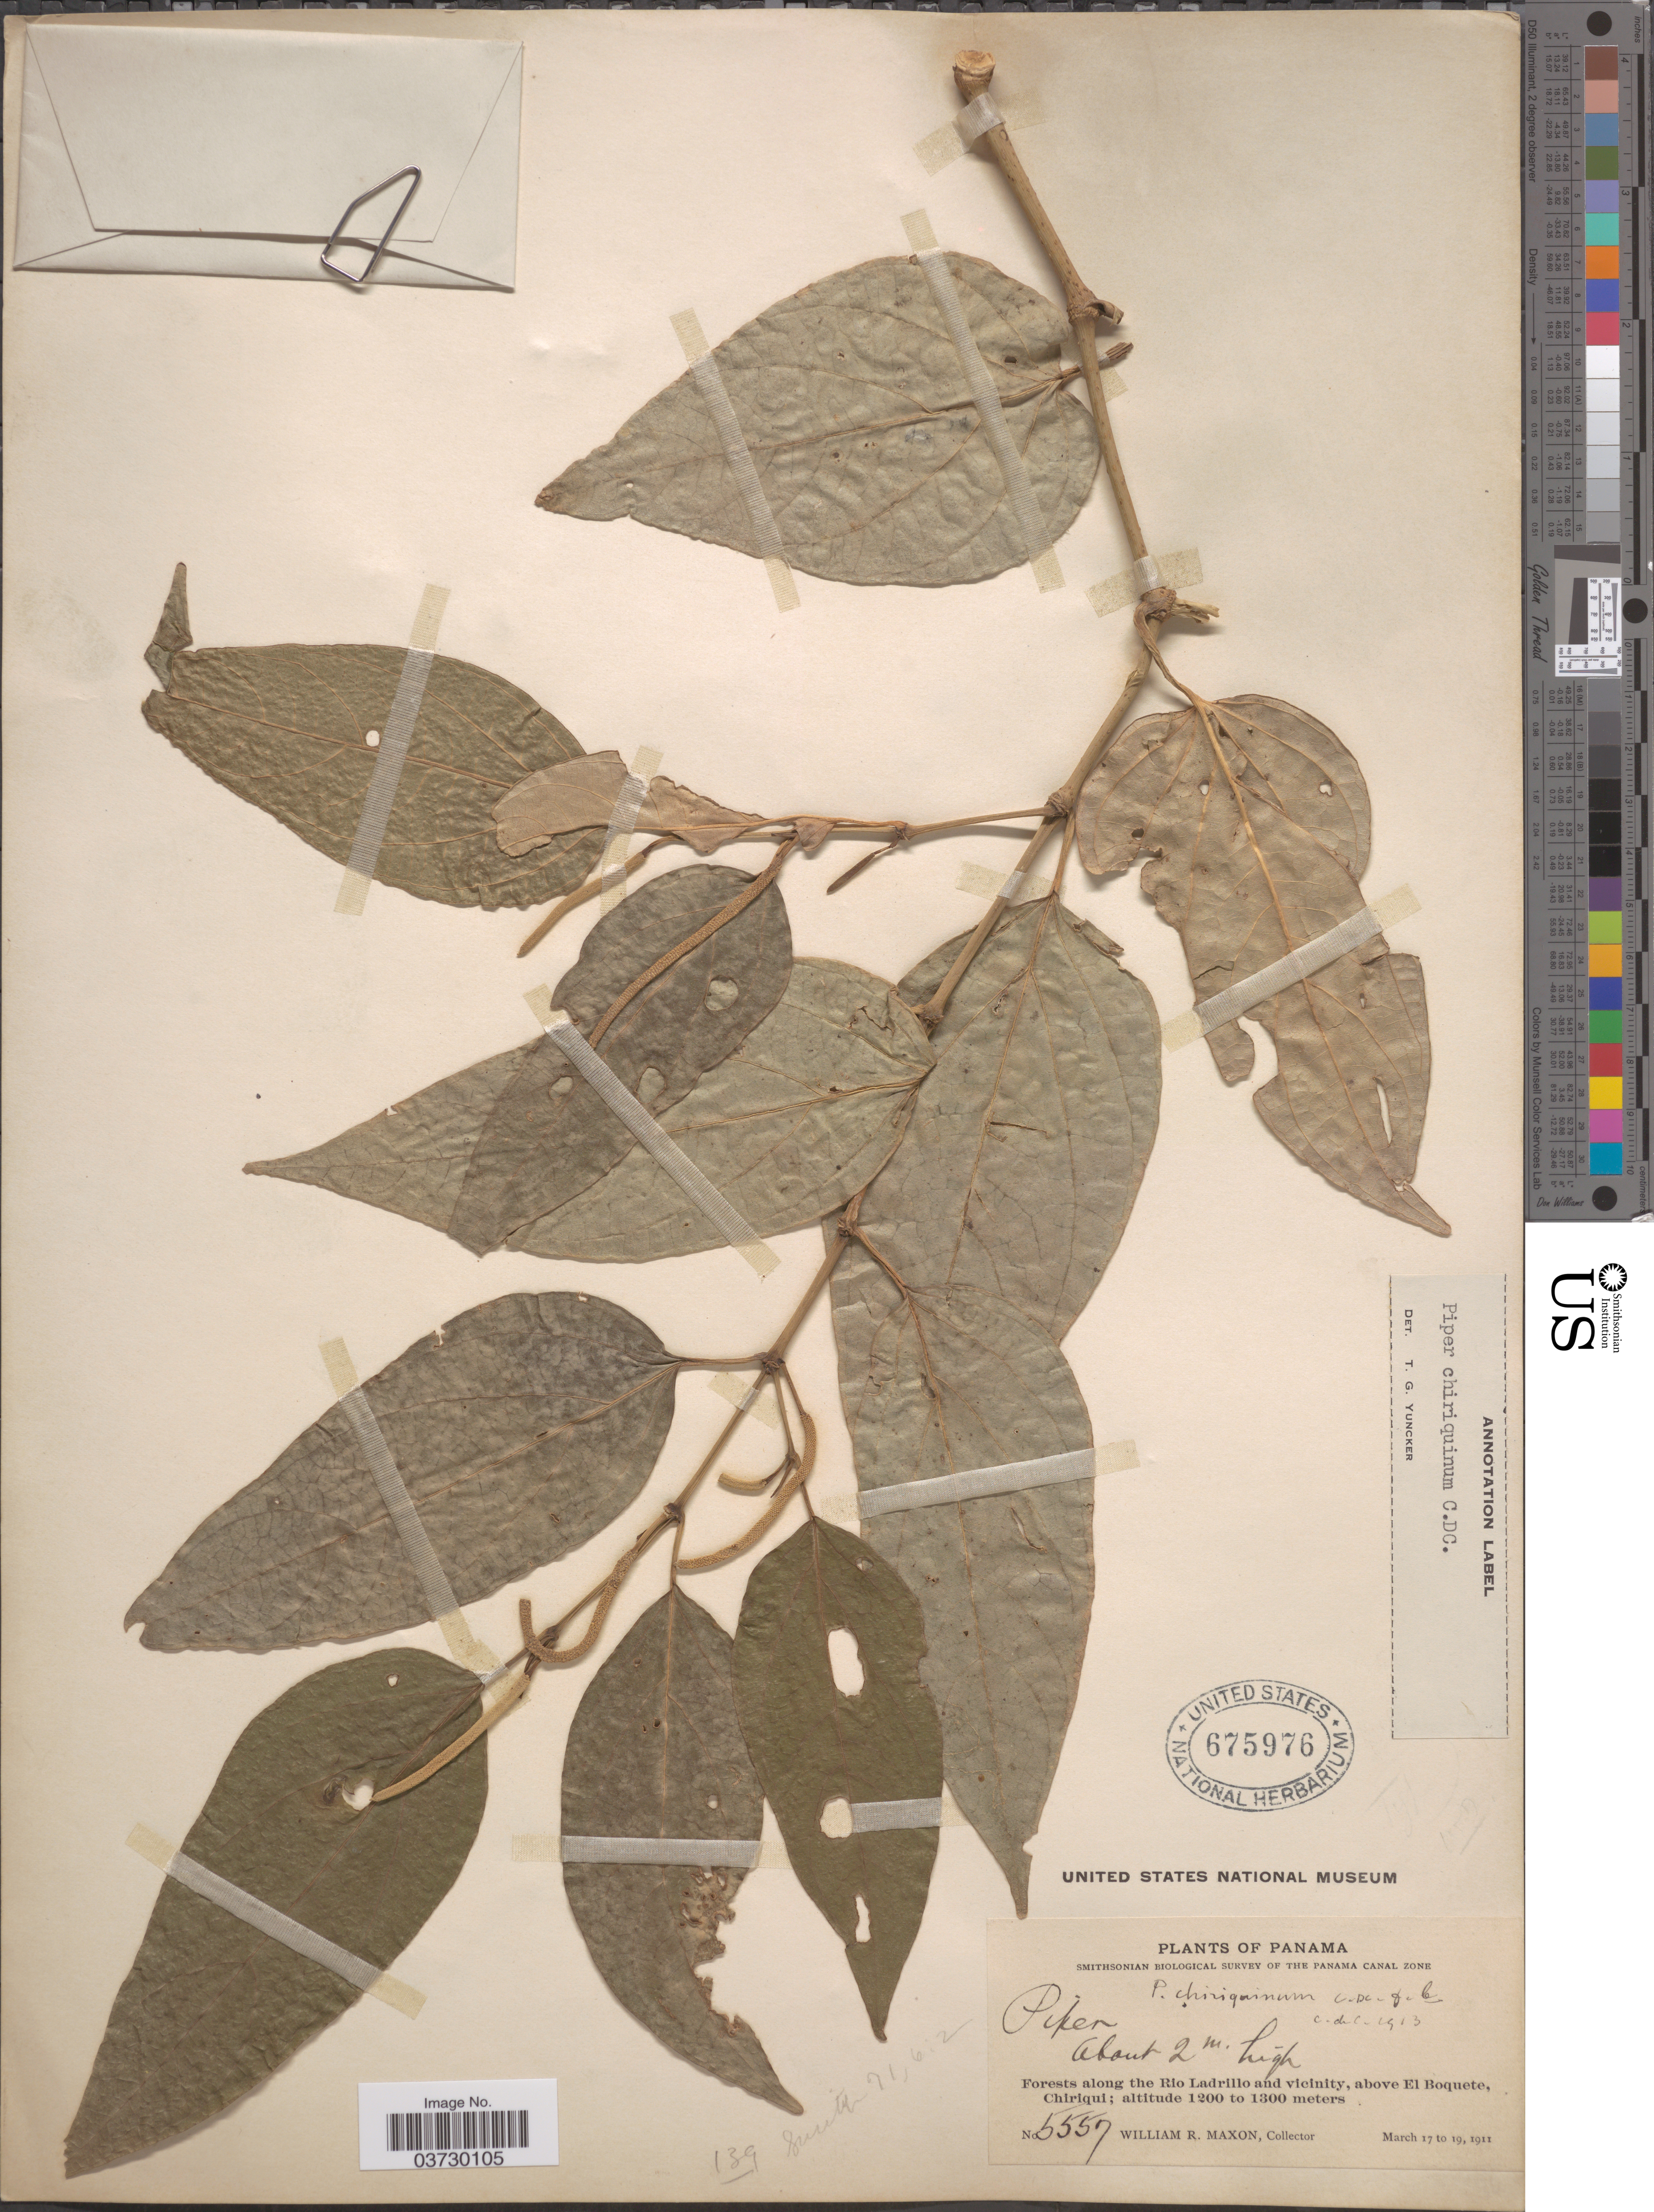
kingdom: Plantae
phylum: Tracheophyta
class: Magnoliopsida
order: Piperales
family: Piperaceae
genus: Piper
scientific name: Piper chiriquinum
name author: C. DC.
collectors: W. R. Maxon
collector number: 5557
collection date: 1911-03-17/1911-03-19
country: Panama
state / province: Chiriqui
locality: Forests along the Rio Ladrillo and vicinity, above El Boquete.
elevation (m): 1200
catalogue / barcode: US 675976